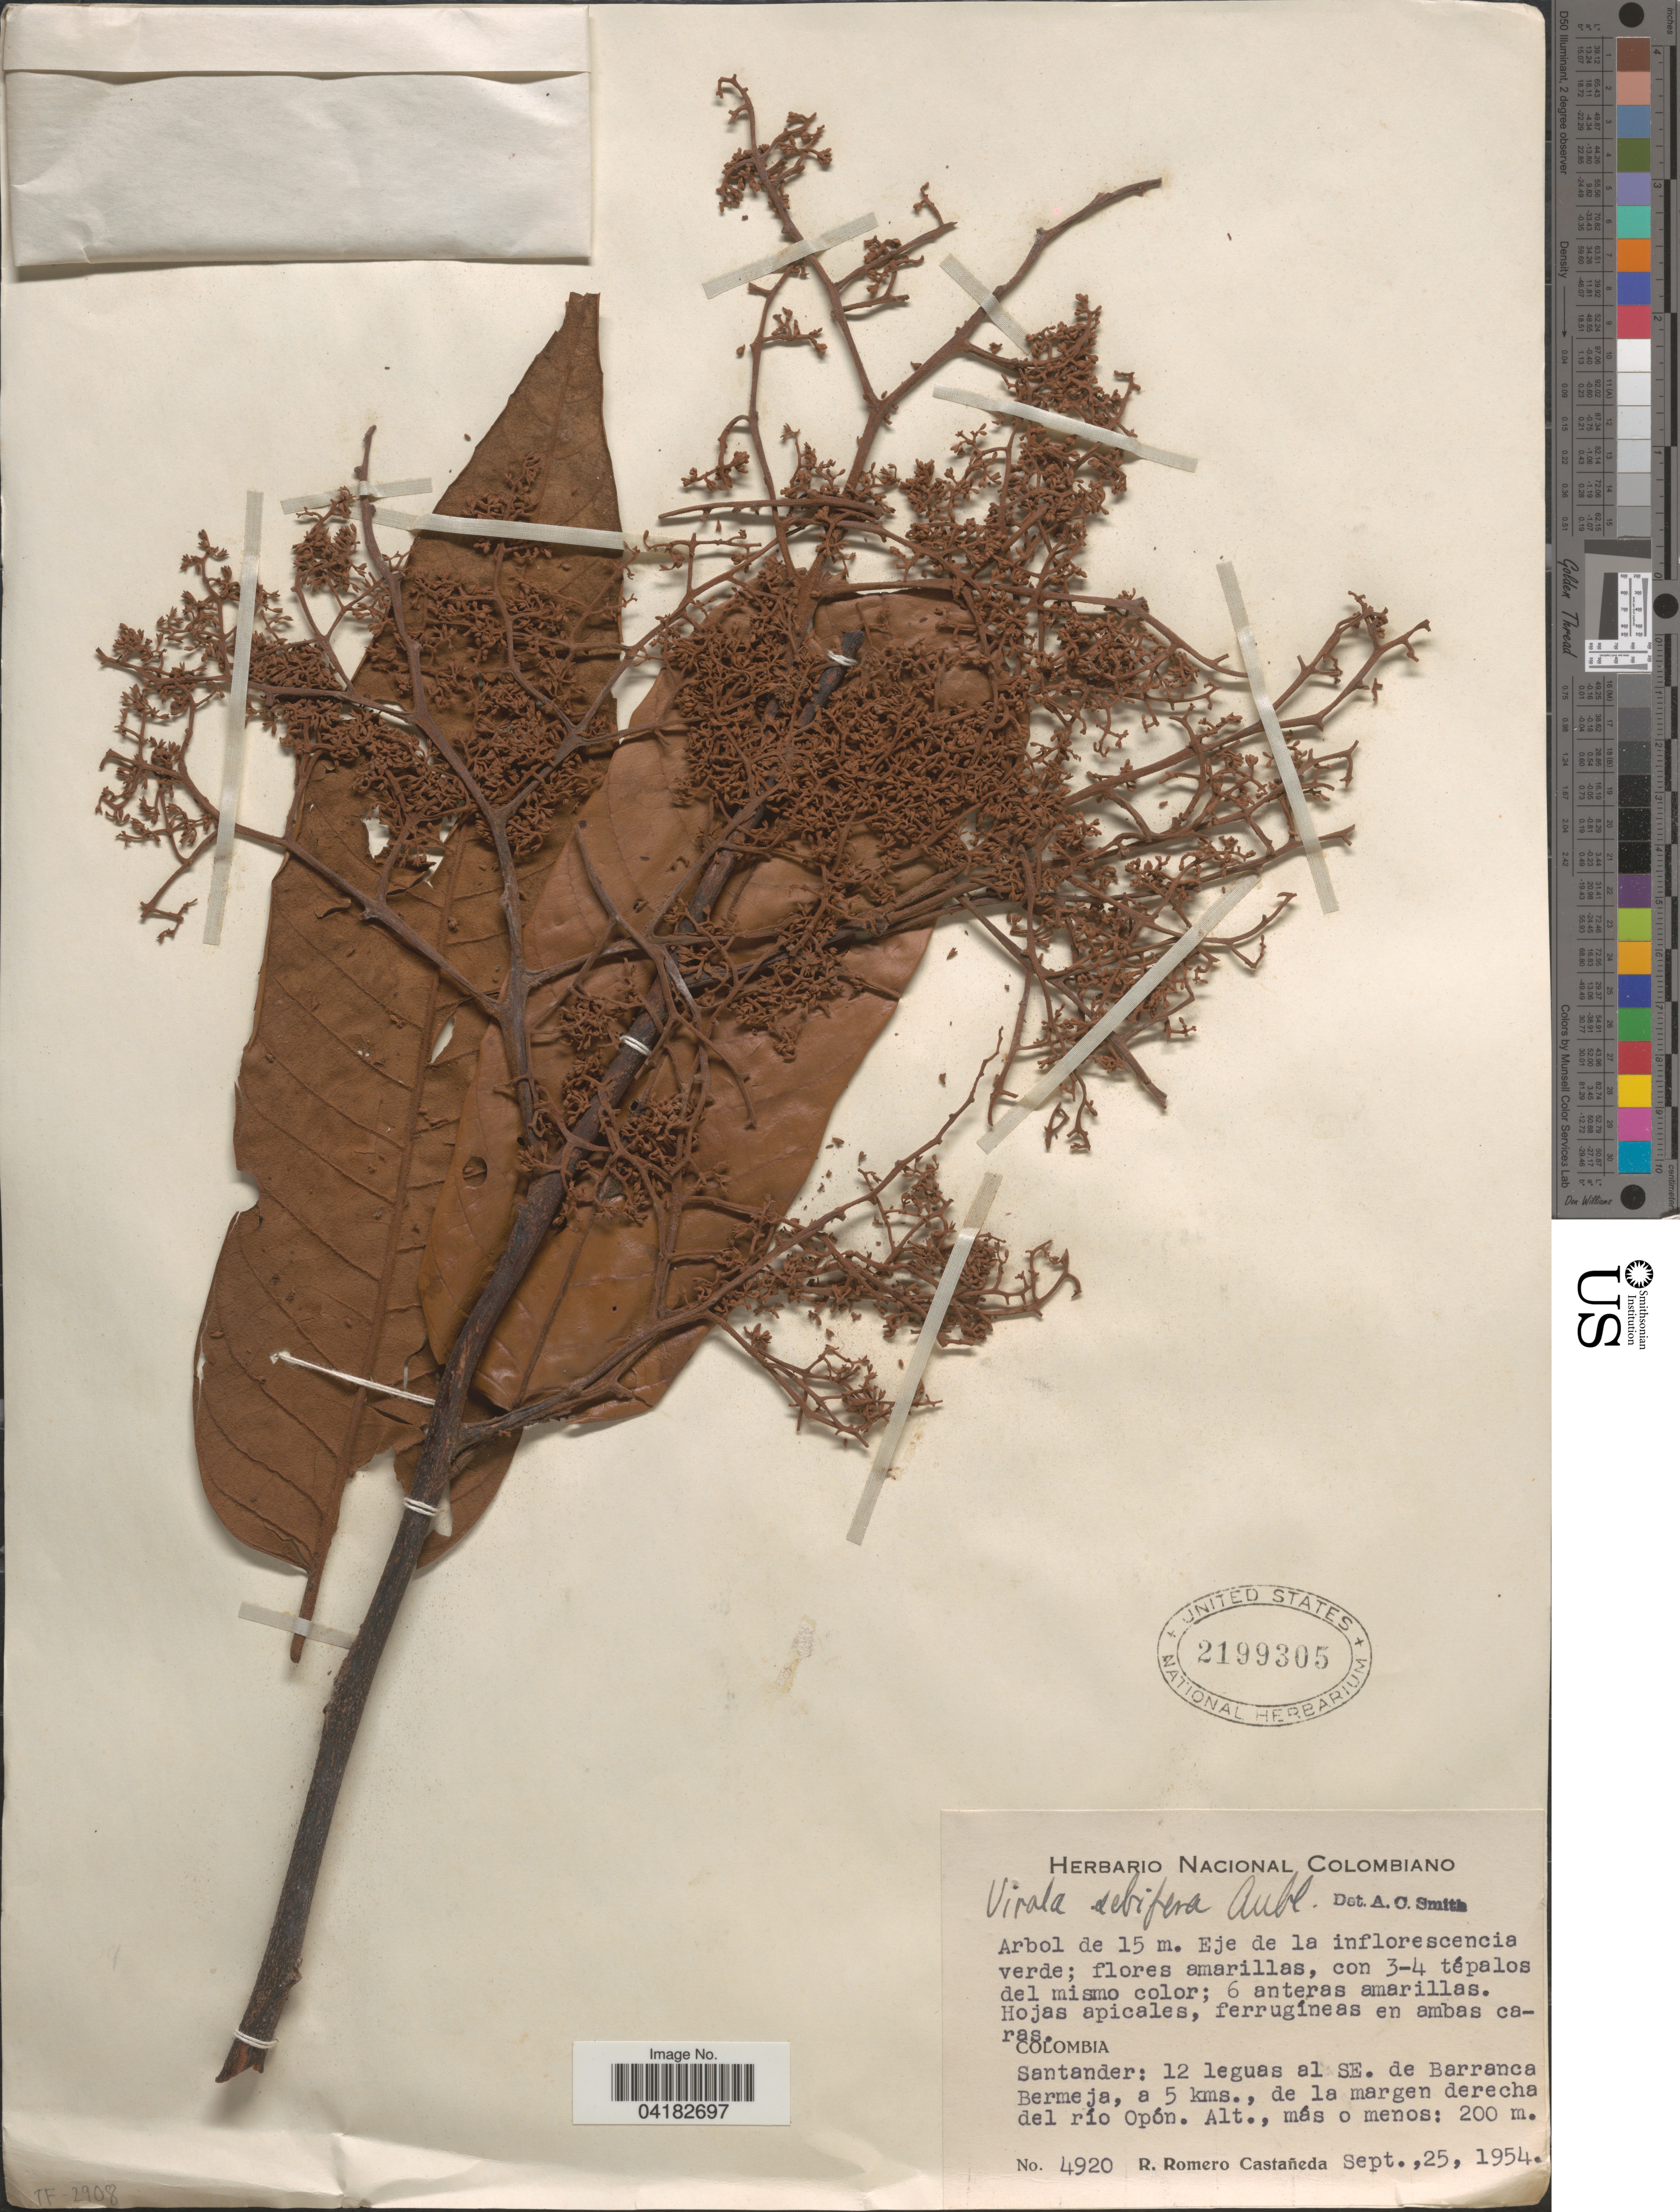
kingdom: Plantae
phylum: Tracheophyta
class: Magnoliopsida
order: Magnoliales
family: Myristicaceae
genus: Virola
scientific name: Virola sebifera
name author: Aubl.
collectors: R. Romero Castañeda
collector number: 4920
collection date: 1954-09-25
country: Colombia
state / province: Santander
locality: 12 leguas al SE. de Barranca Bermeja, a 5 kms., de la margen derecha del río Opón.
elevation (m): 200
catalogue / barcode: US 2199305